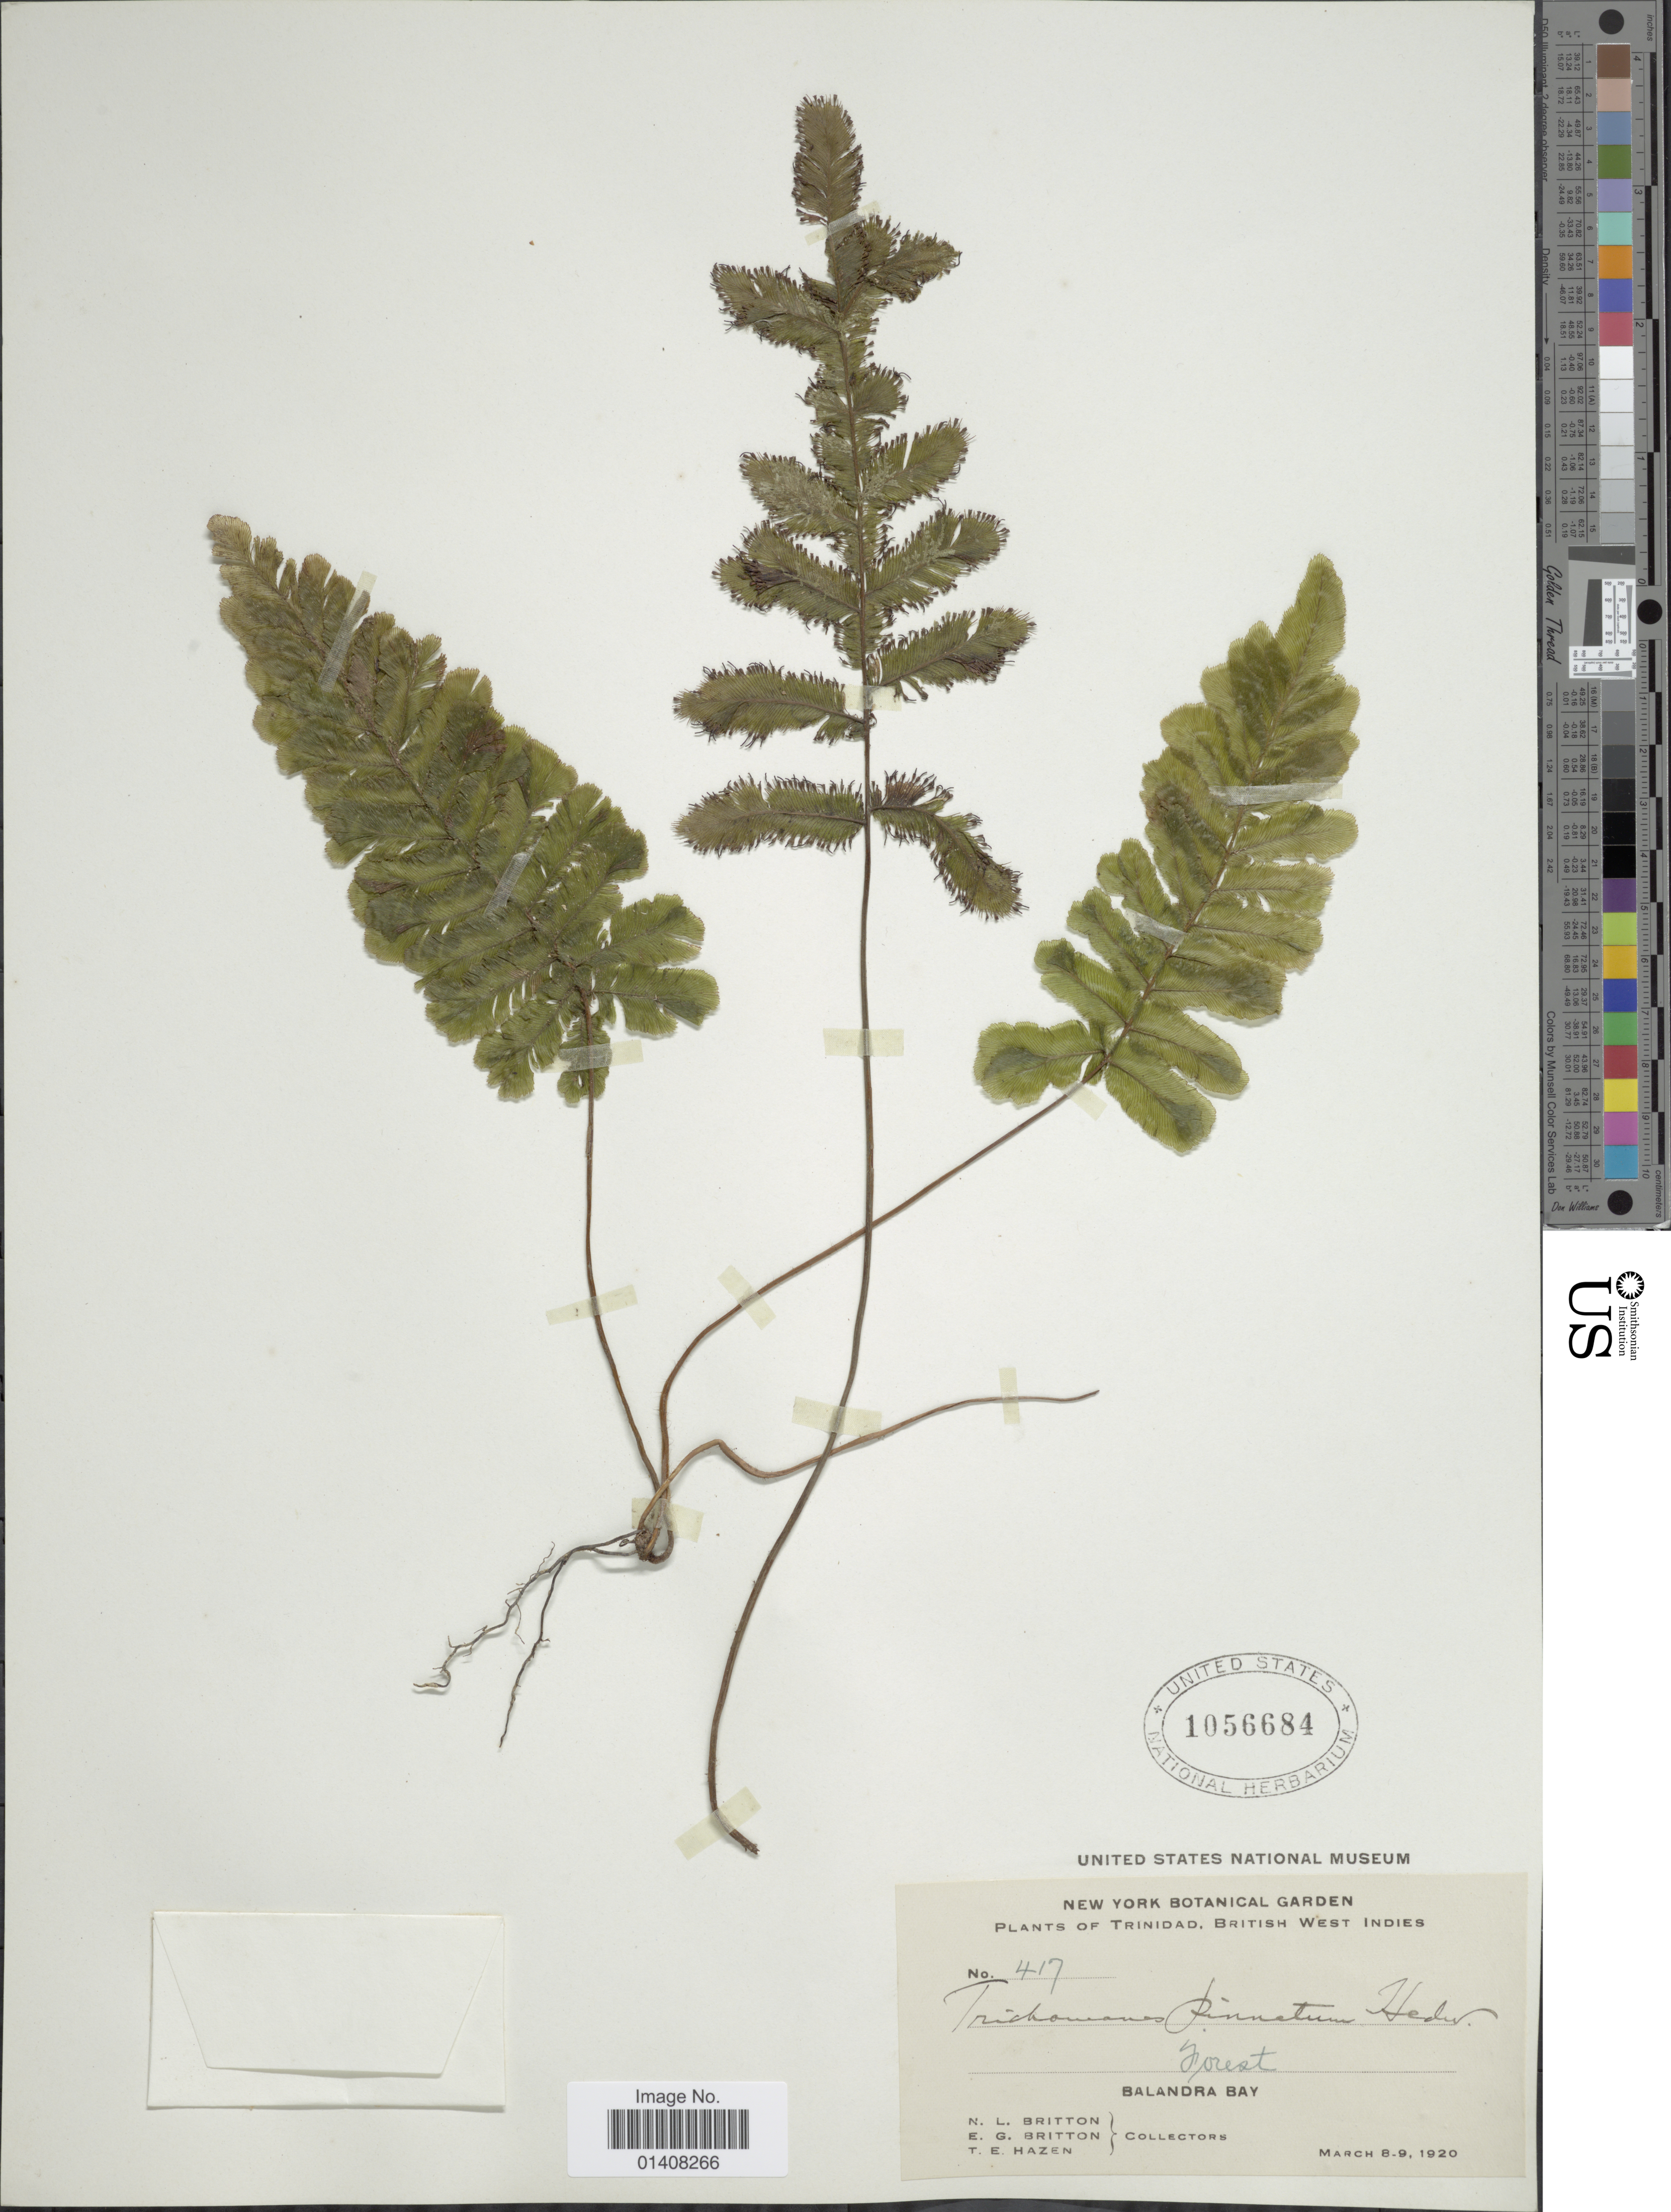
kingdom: Plantae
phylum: Tracheophyta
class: Polypodiopsida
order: Hymenophyllales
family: Hymenophyllaceae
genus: Trichomanes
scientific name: Trichomanes pinnatum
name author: Hedw.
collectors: N. Britton, N. Britton & E. G. Britton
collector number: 417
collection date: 1920-03-08/1920-03-09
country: Trinidad and Tobago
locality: Trinidad, British West Indies, Balandra Bay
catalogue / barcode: US 1056684